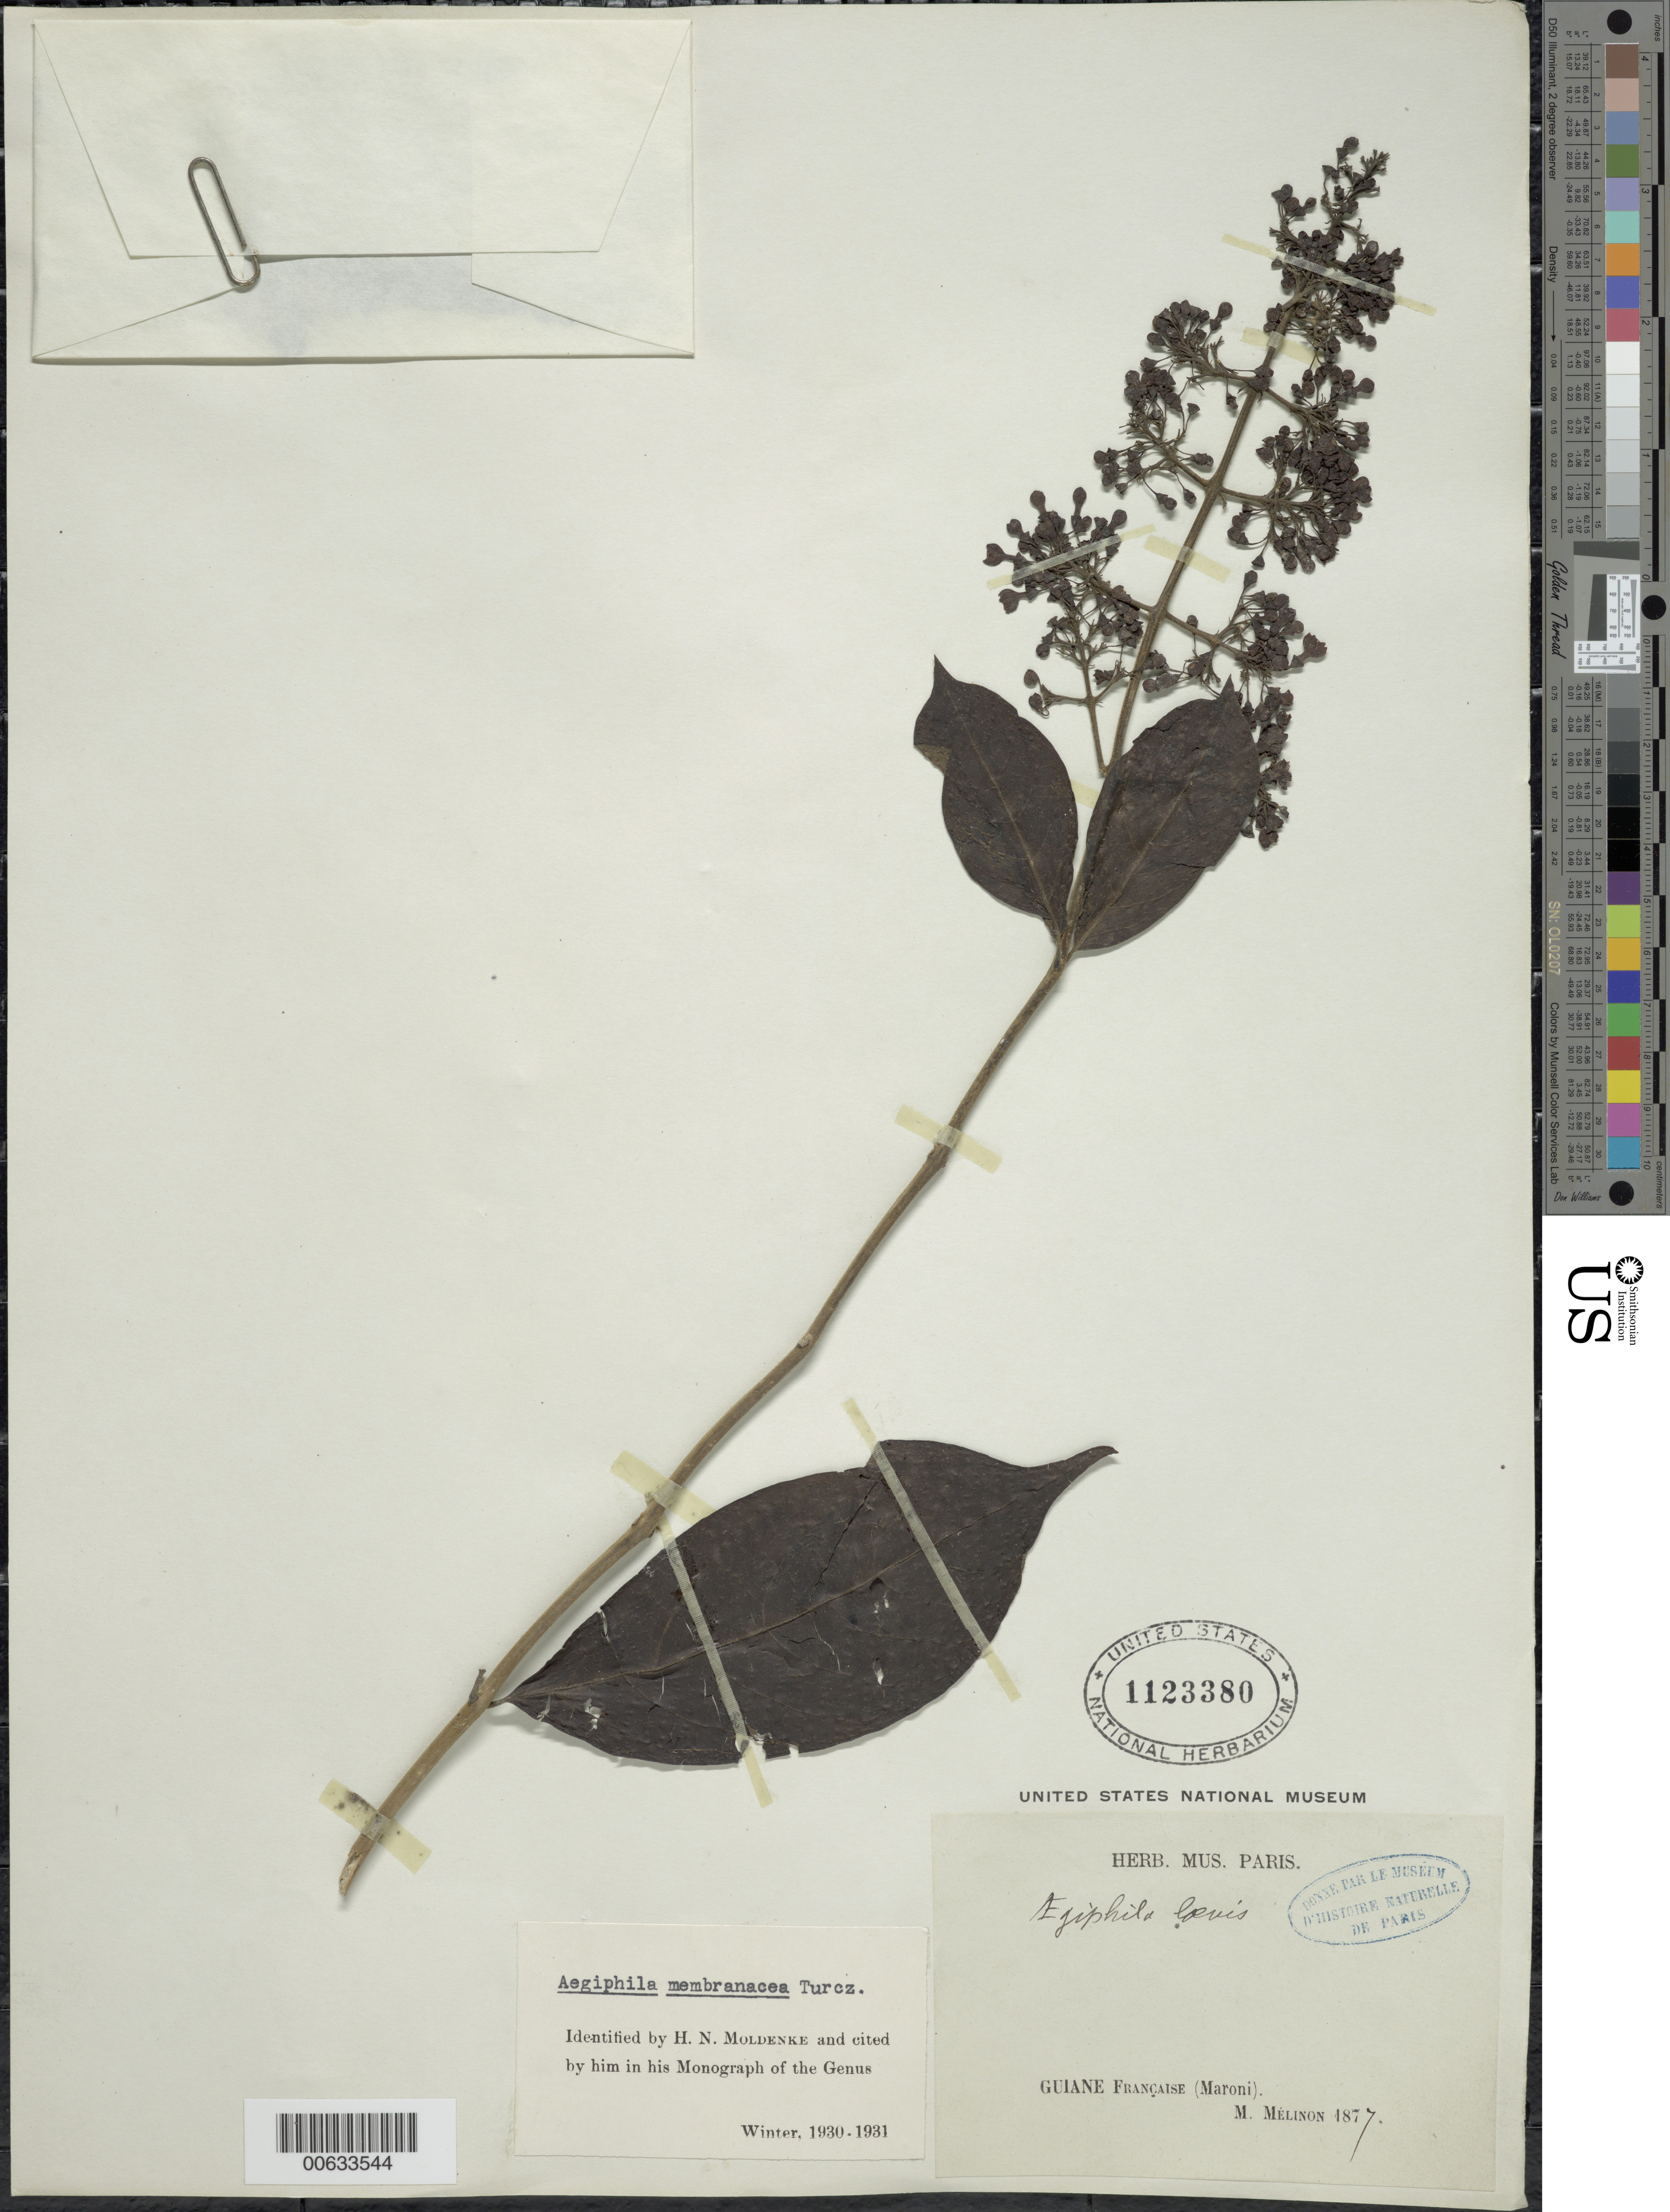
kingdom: Plantae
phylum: Tracheophyta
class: Magnoliopsida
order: Lamiales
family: Lamiaceae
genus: Aegiphila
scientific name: Aegiphila membranacea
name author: Turcz.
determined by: Moldenke, H. N.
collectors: E. Mélinon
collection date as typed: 1877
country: French Guiana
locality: Maroni R.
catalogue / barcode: US 1123380